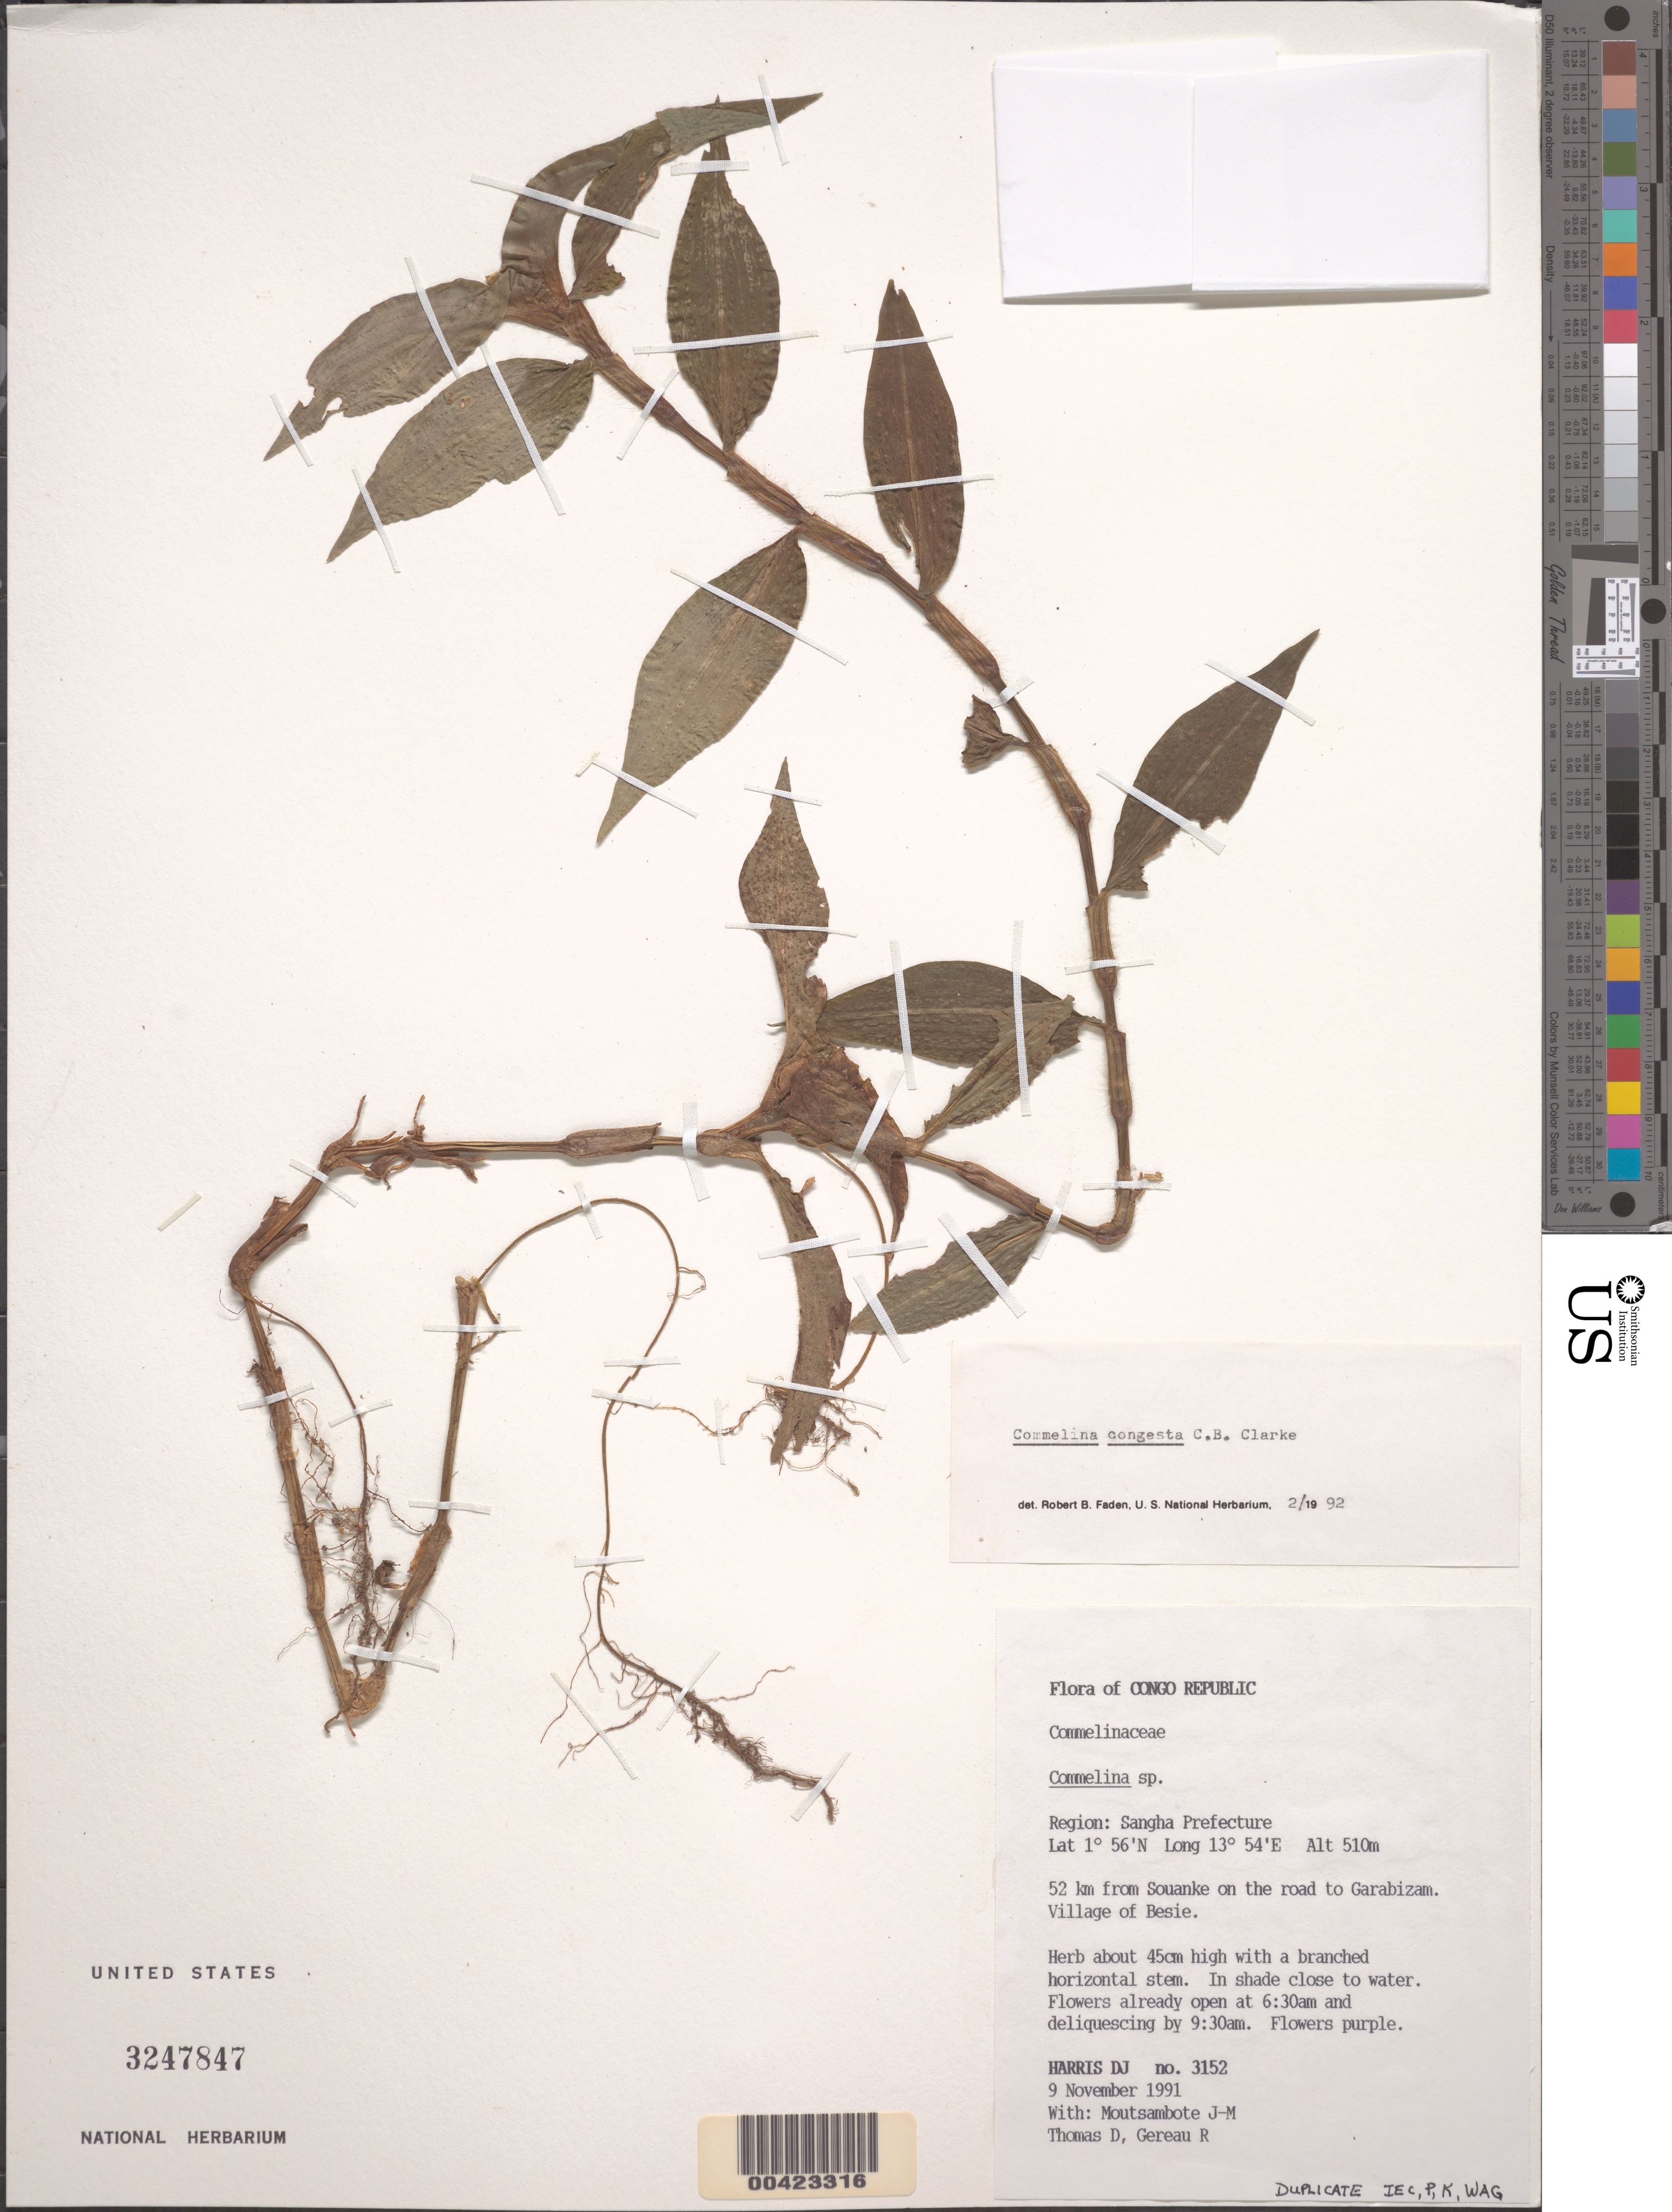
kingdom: Plantae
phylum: Tracheophyta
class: Liliopsida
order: Commelinales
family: Commelinaceae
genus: Commelina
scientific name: Commelina congesta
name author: C.B. Clarke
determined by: Faden, Robert B., (US), Smithsonian Institution - National Museum of Natural History (UNITED STATES)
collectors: D. J. Harris, J. Moutsambote, D. Thomas & R. E. Gereau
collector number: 3152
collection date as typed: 09 Nov 1991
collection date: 1991-11-09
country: Congo, Republic of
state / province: Sangha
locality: Road from Souanke to Garabinzam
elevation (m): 510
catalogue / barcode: US 3247847